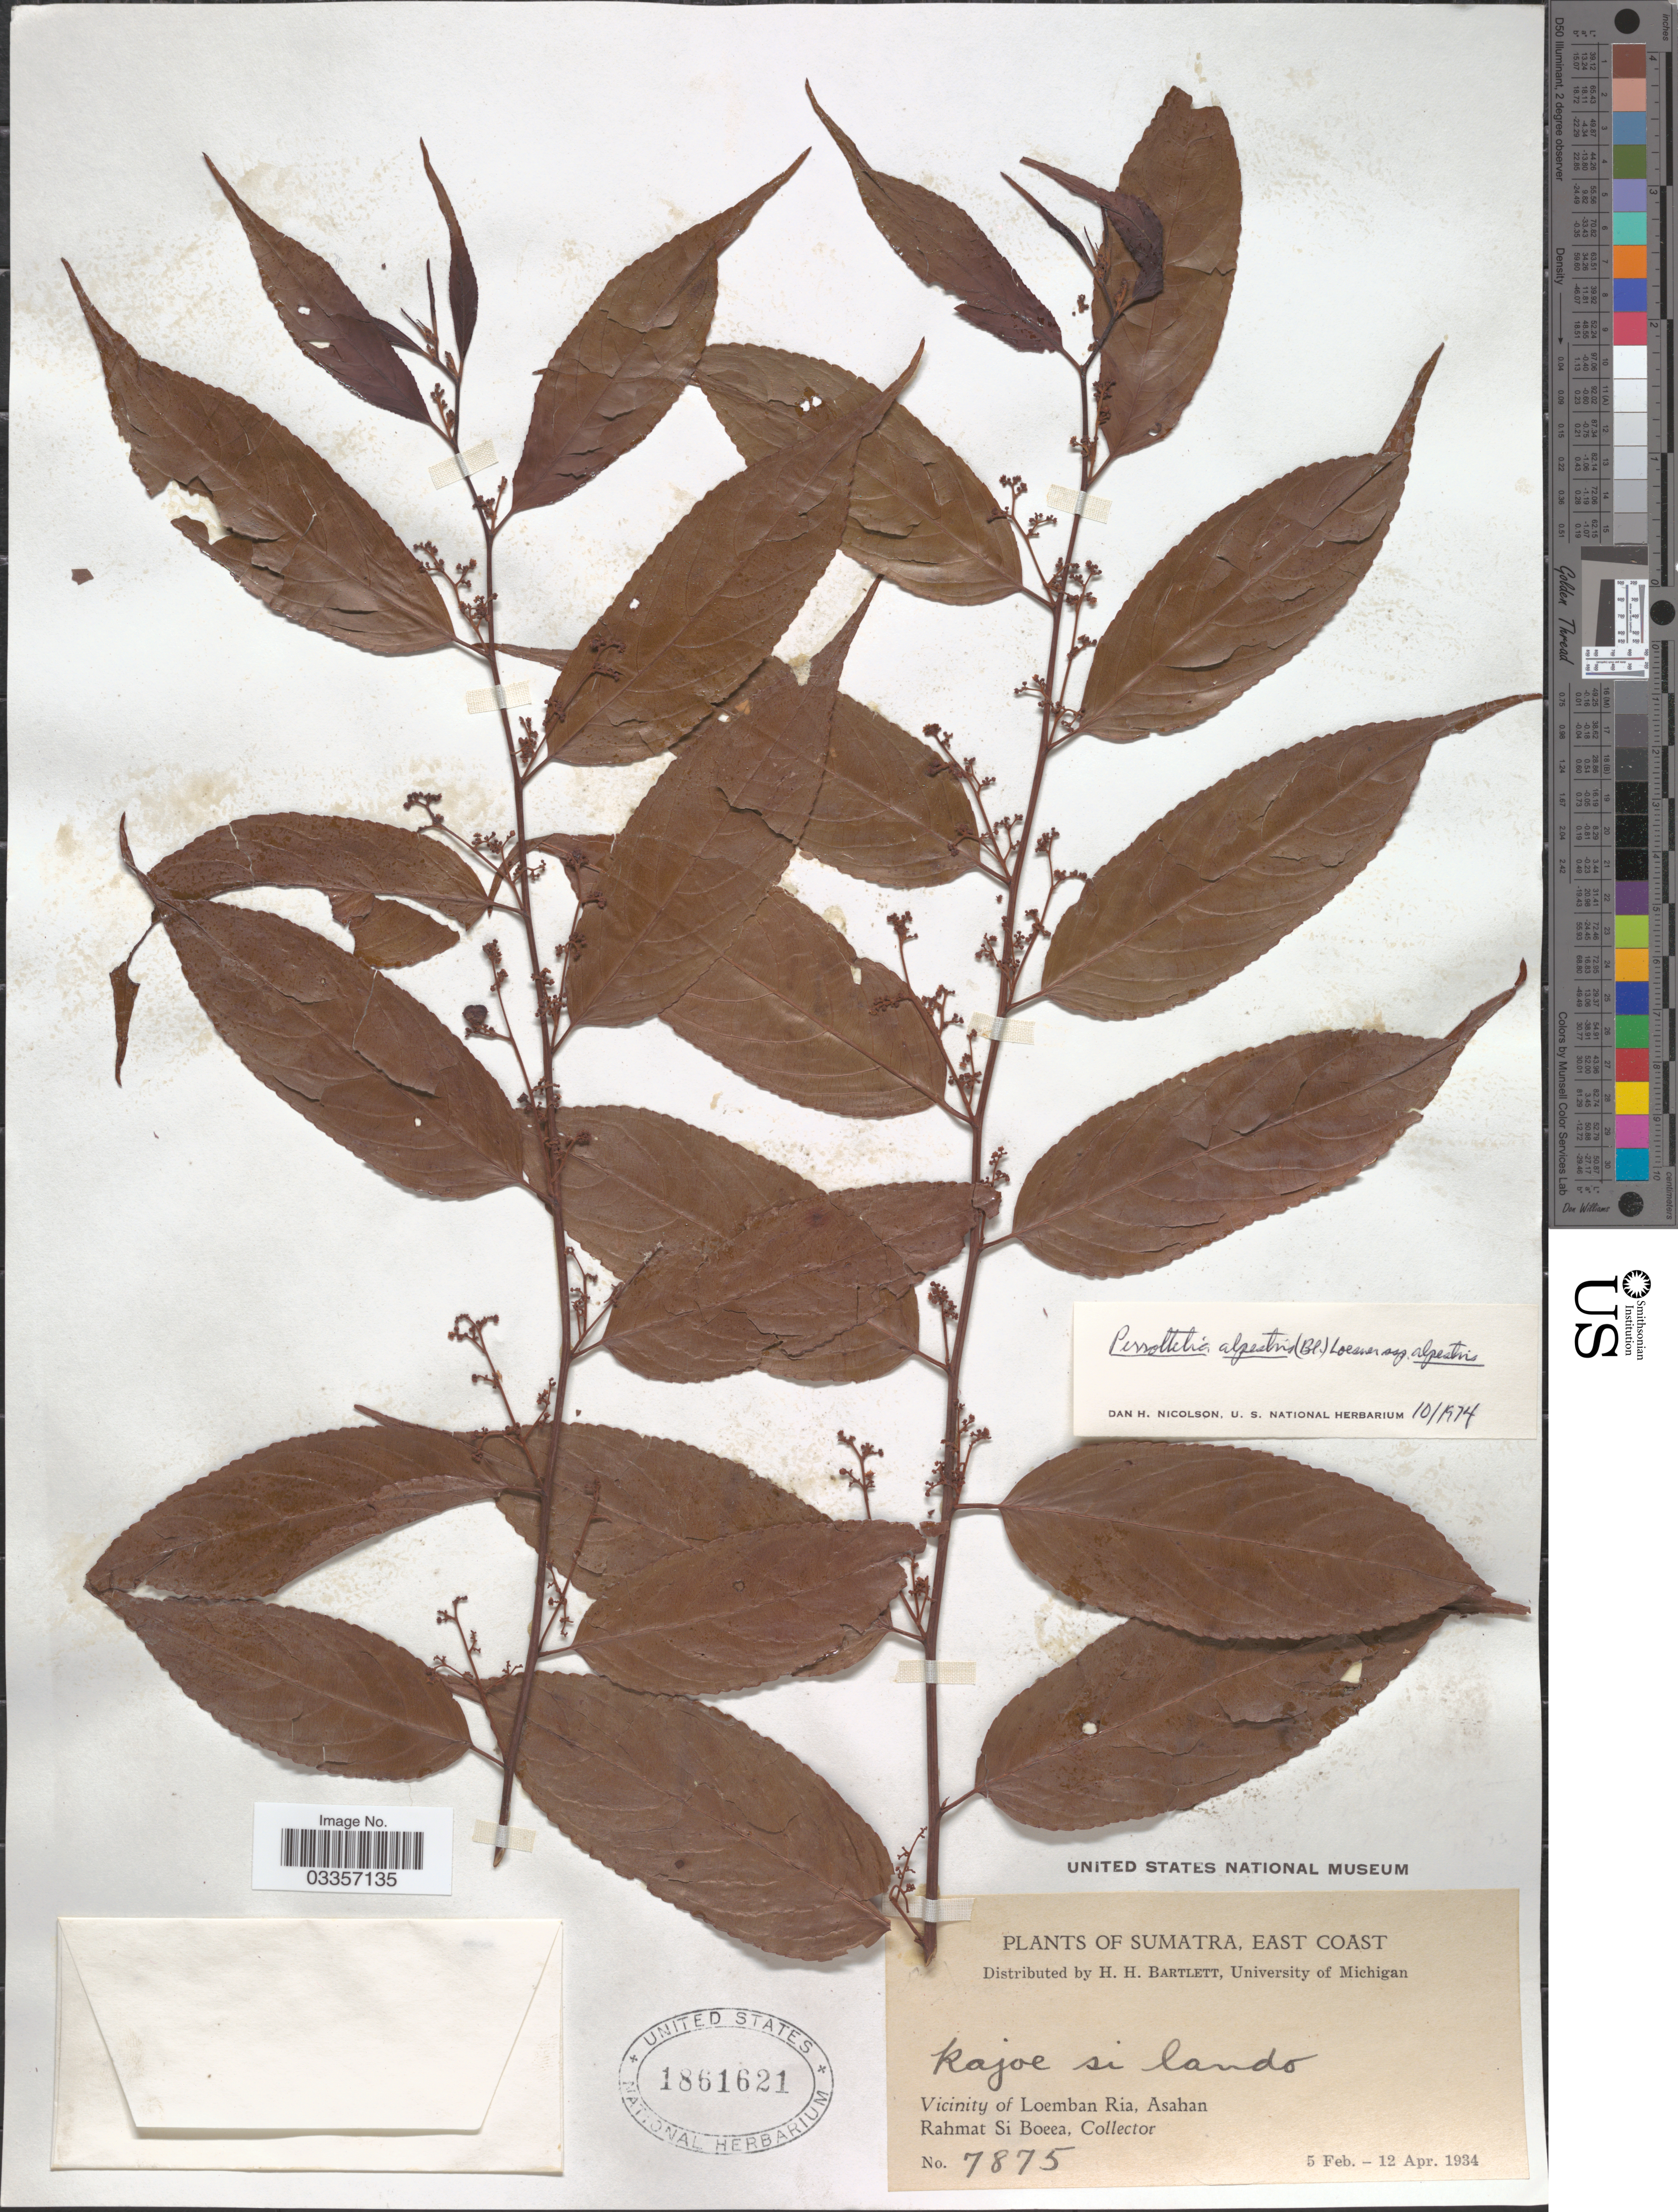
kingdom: Plantae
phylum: Tracheophyta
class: Magnoliopsida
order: Huerteales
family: Dipentodontaceae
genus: Perrottetia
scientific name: Perrottetia alpestris subsp. alpestris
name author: (Blume) Loes.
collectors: Rahmat Si Boeea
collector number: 7875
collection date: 1934-02-05/1934-04-12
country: Indonesia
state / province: Sumatra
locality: East Coast, Vicinity of Loemban Ria, Asahan.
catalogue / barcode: US 1861621